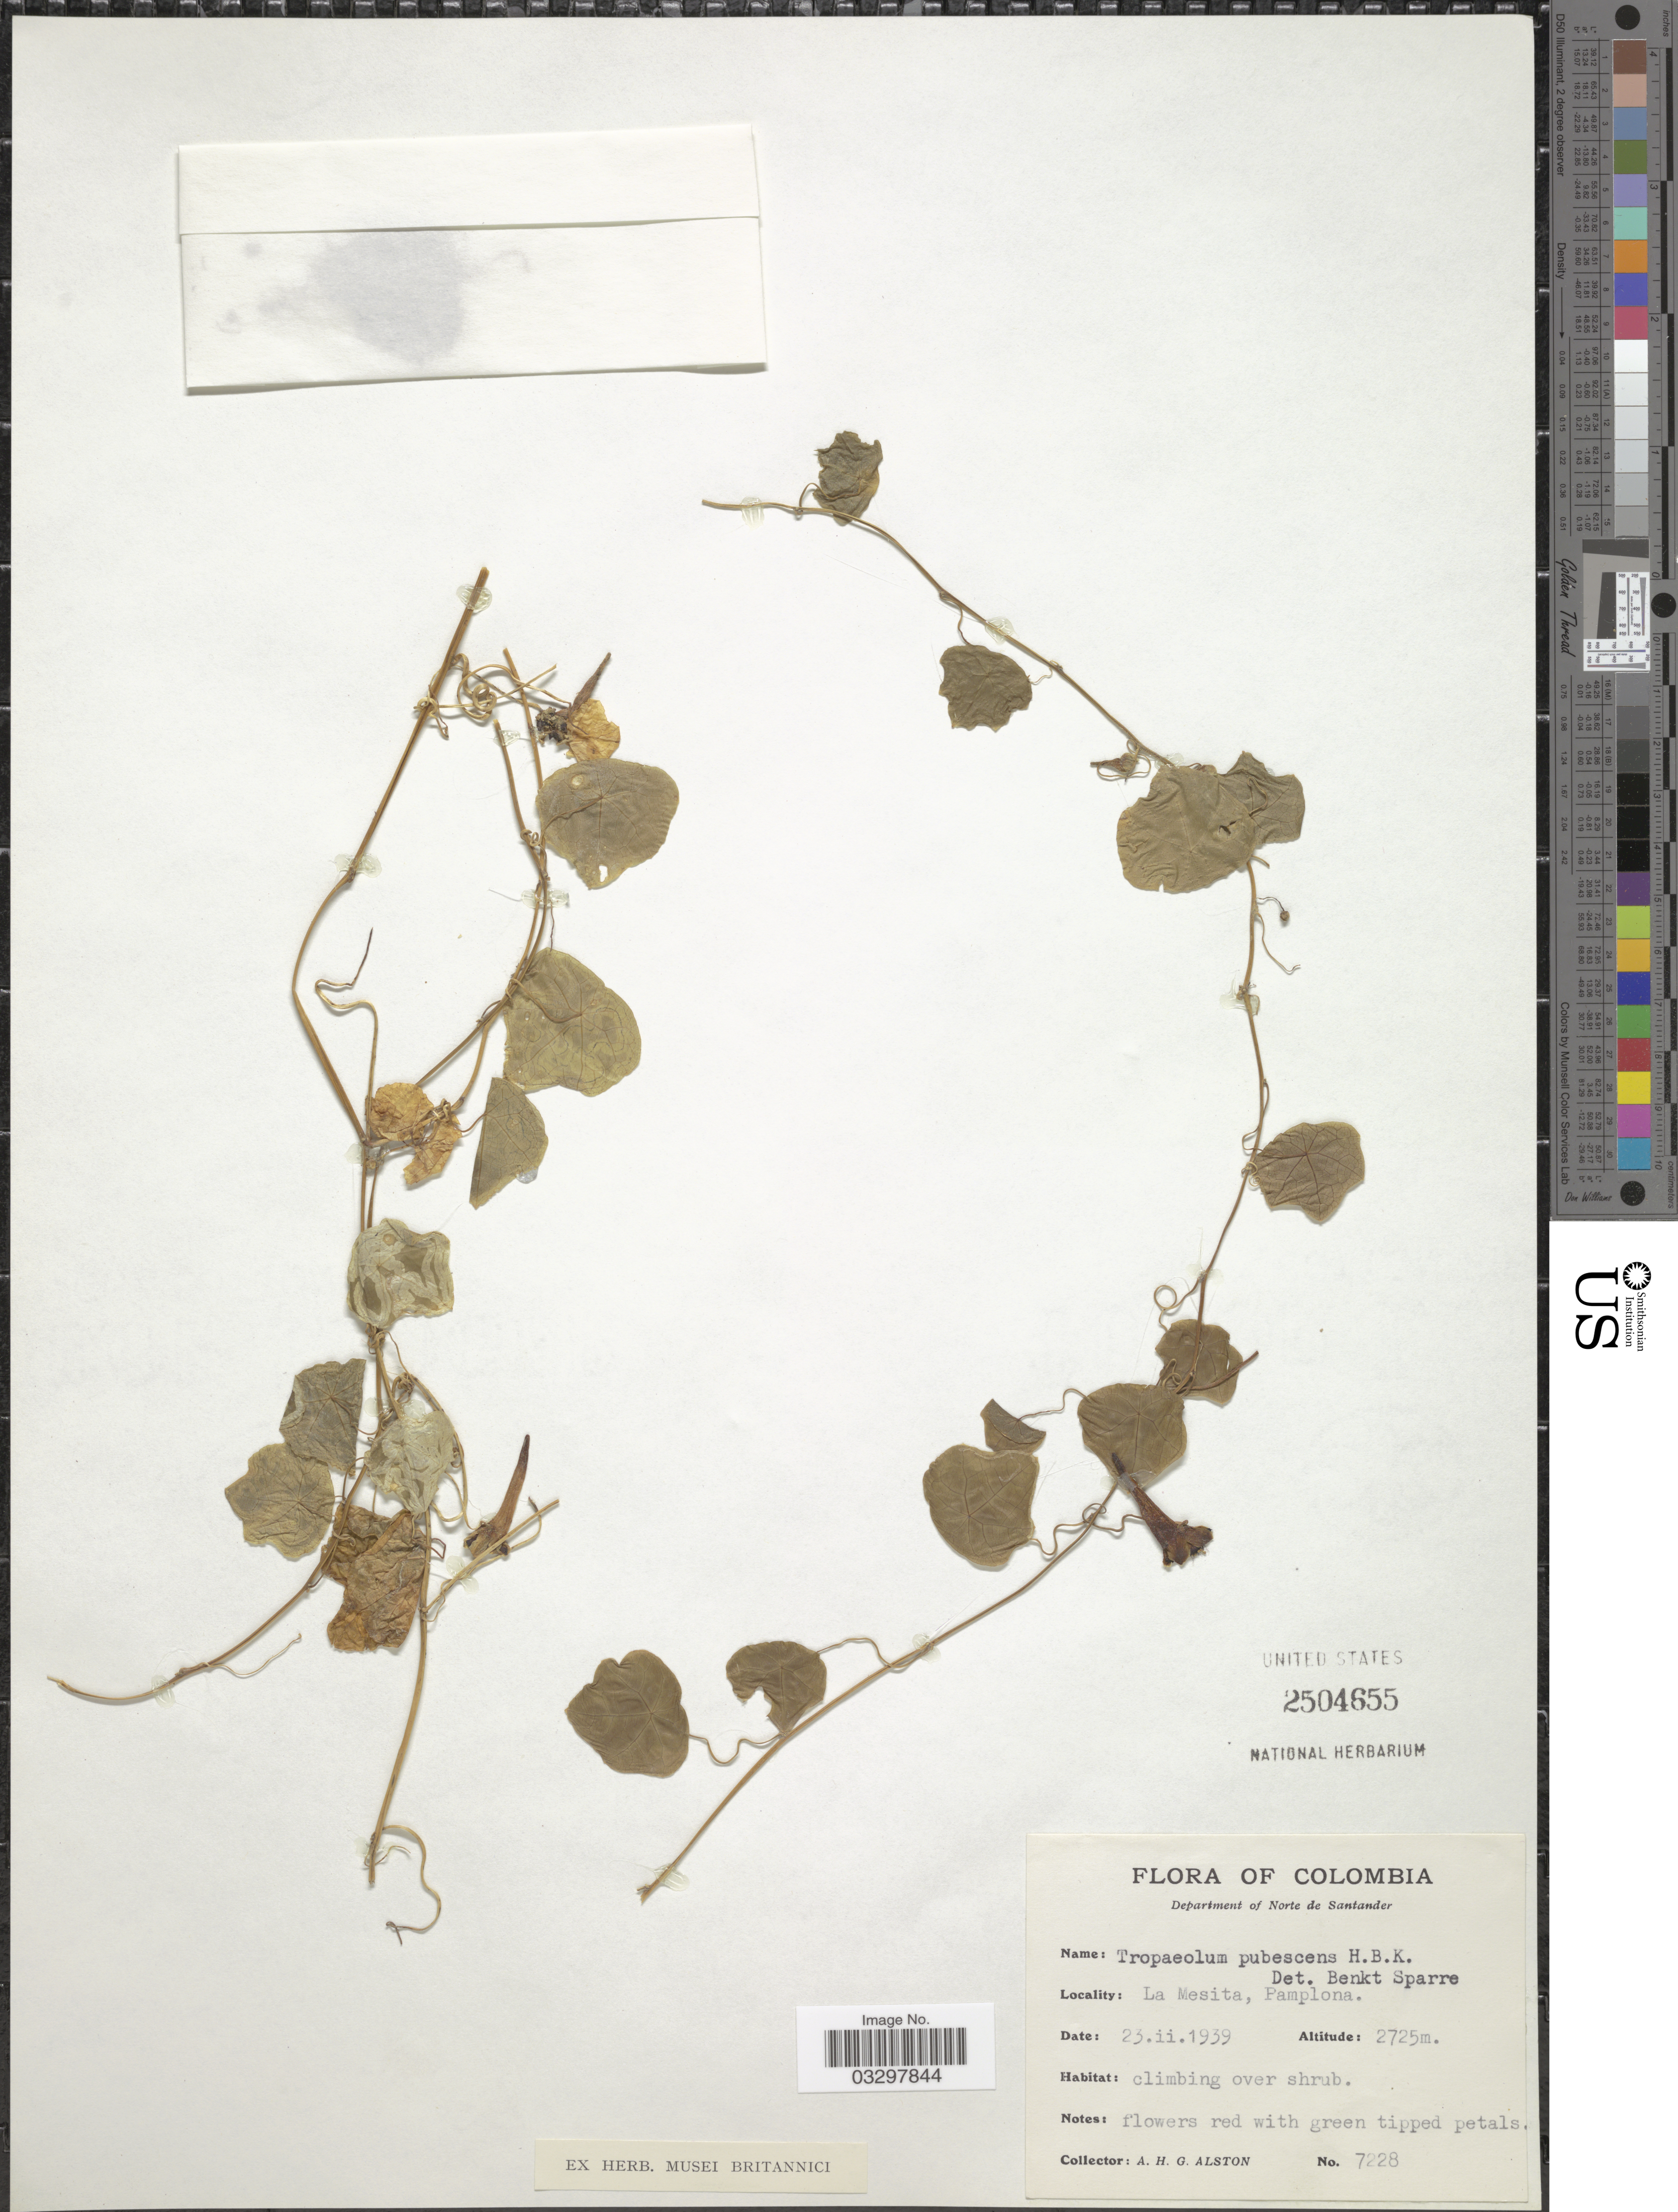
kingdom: Plantae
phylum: Tracheophyta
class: Magnoliopsida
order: Brassicales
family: Tropaeolaceae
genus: Tropaeolum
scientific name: Tropaeolum pubescens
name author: Kunth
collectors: A. H. Alston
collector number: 7228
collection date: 1939-02-23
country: Colombia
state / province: Norte de Santander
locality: Department of Norte de Santander, La Mesita, Pamplona.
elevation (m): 2725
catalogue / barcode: US 2504655